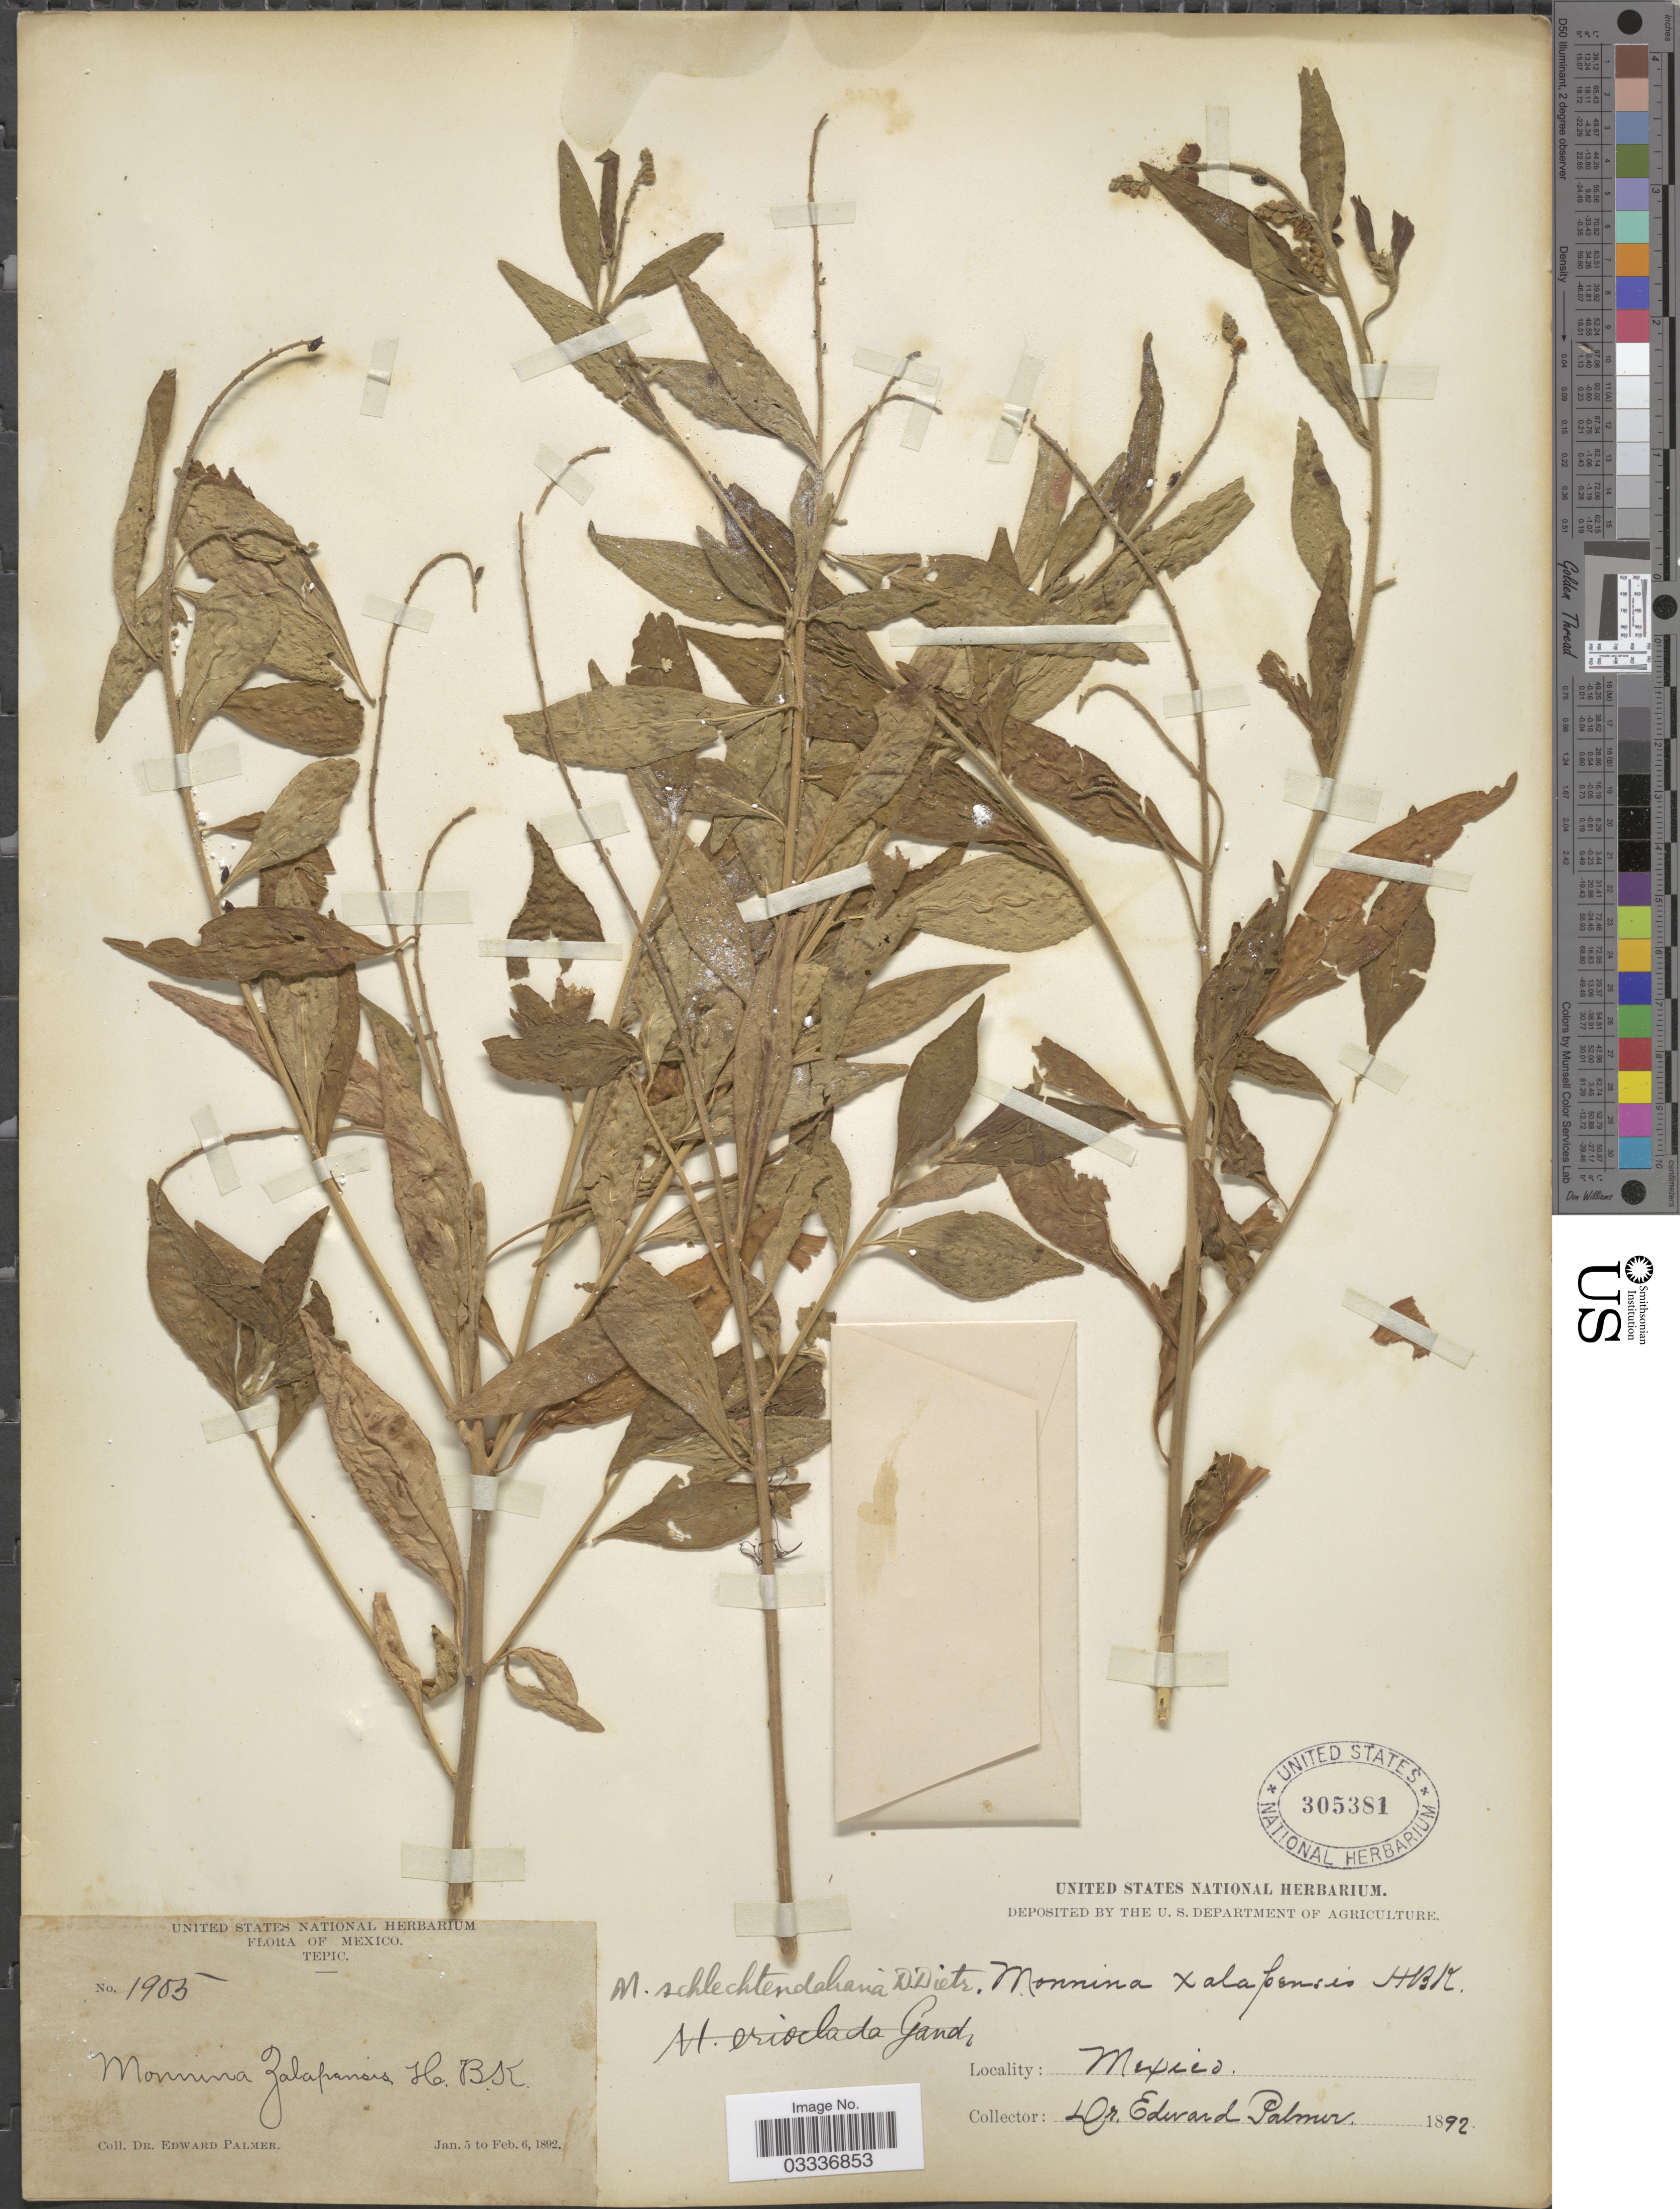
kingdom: Plantae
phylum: Tracheophyta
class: Magnoliopsida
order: Fabales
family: Polygalaceae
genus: Monnina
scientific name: Monnina schlechtendaliana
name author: D. Dietr.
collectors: E. Palmer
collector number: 1905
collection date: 1892-01-05/1892-02-06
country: Mexico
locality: Tepic.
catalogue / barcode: US 305381